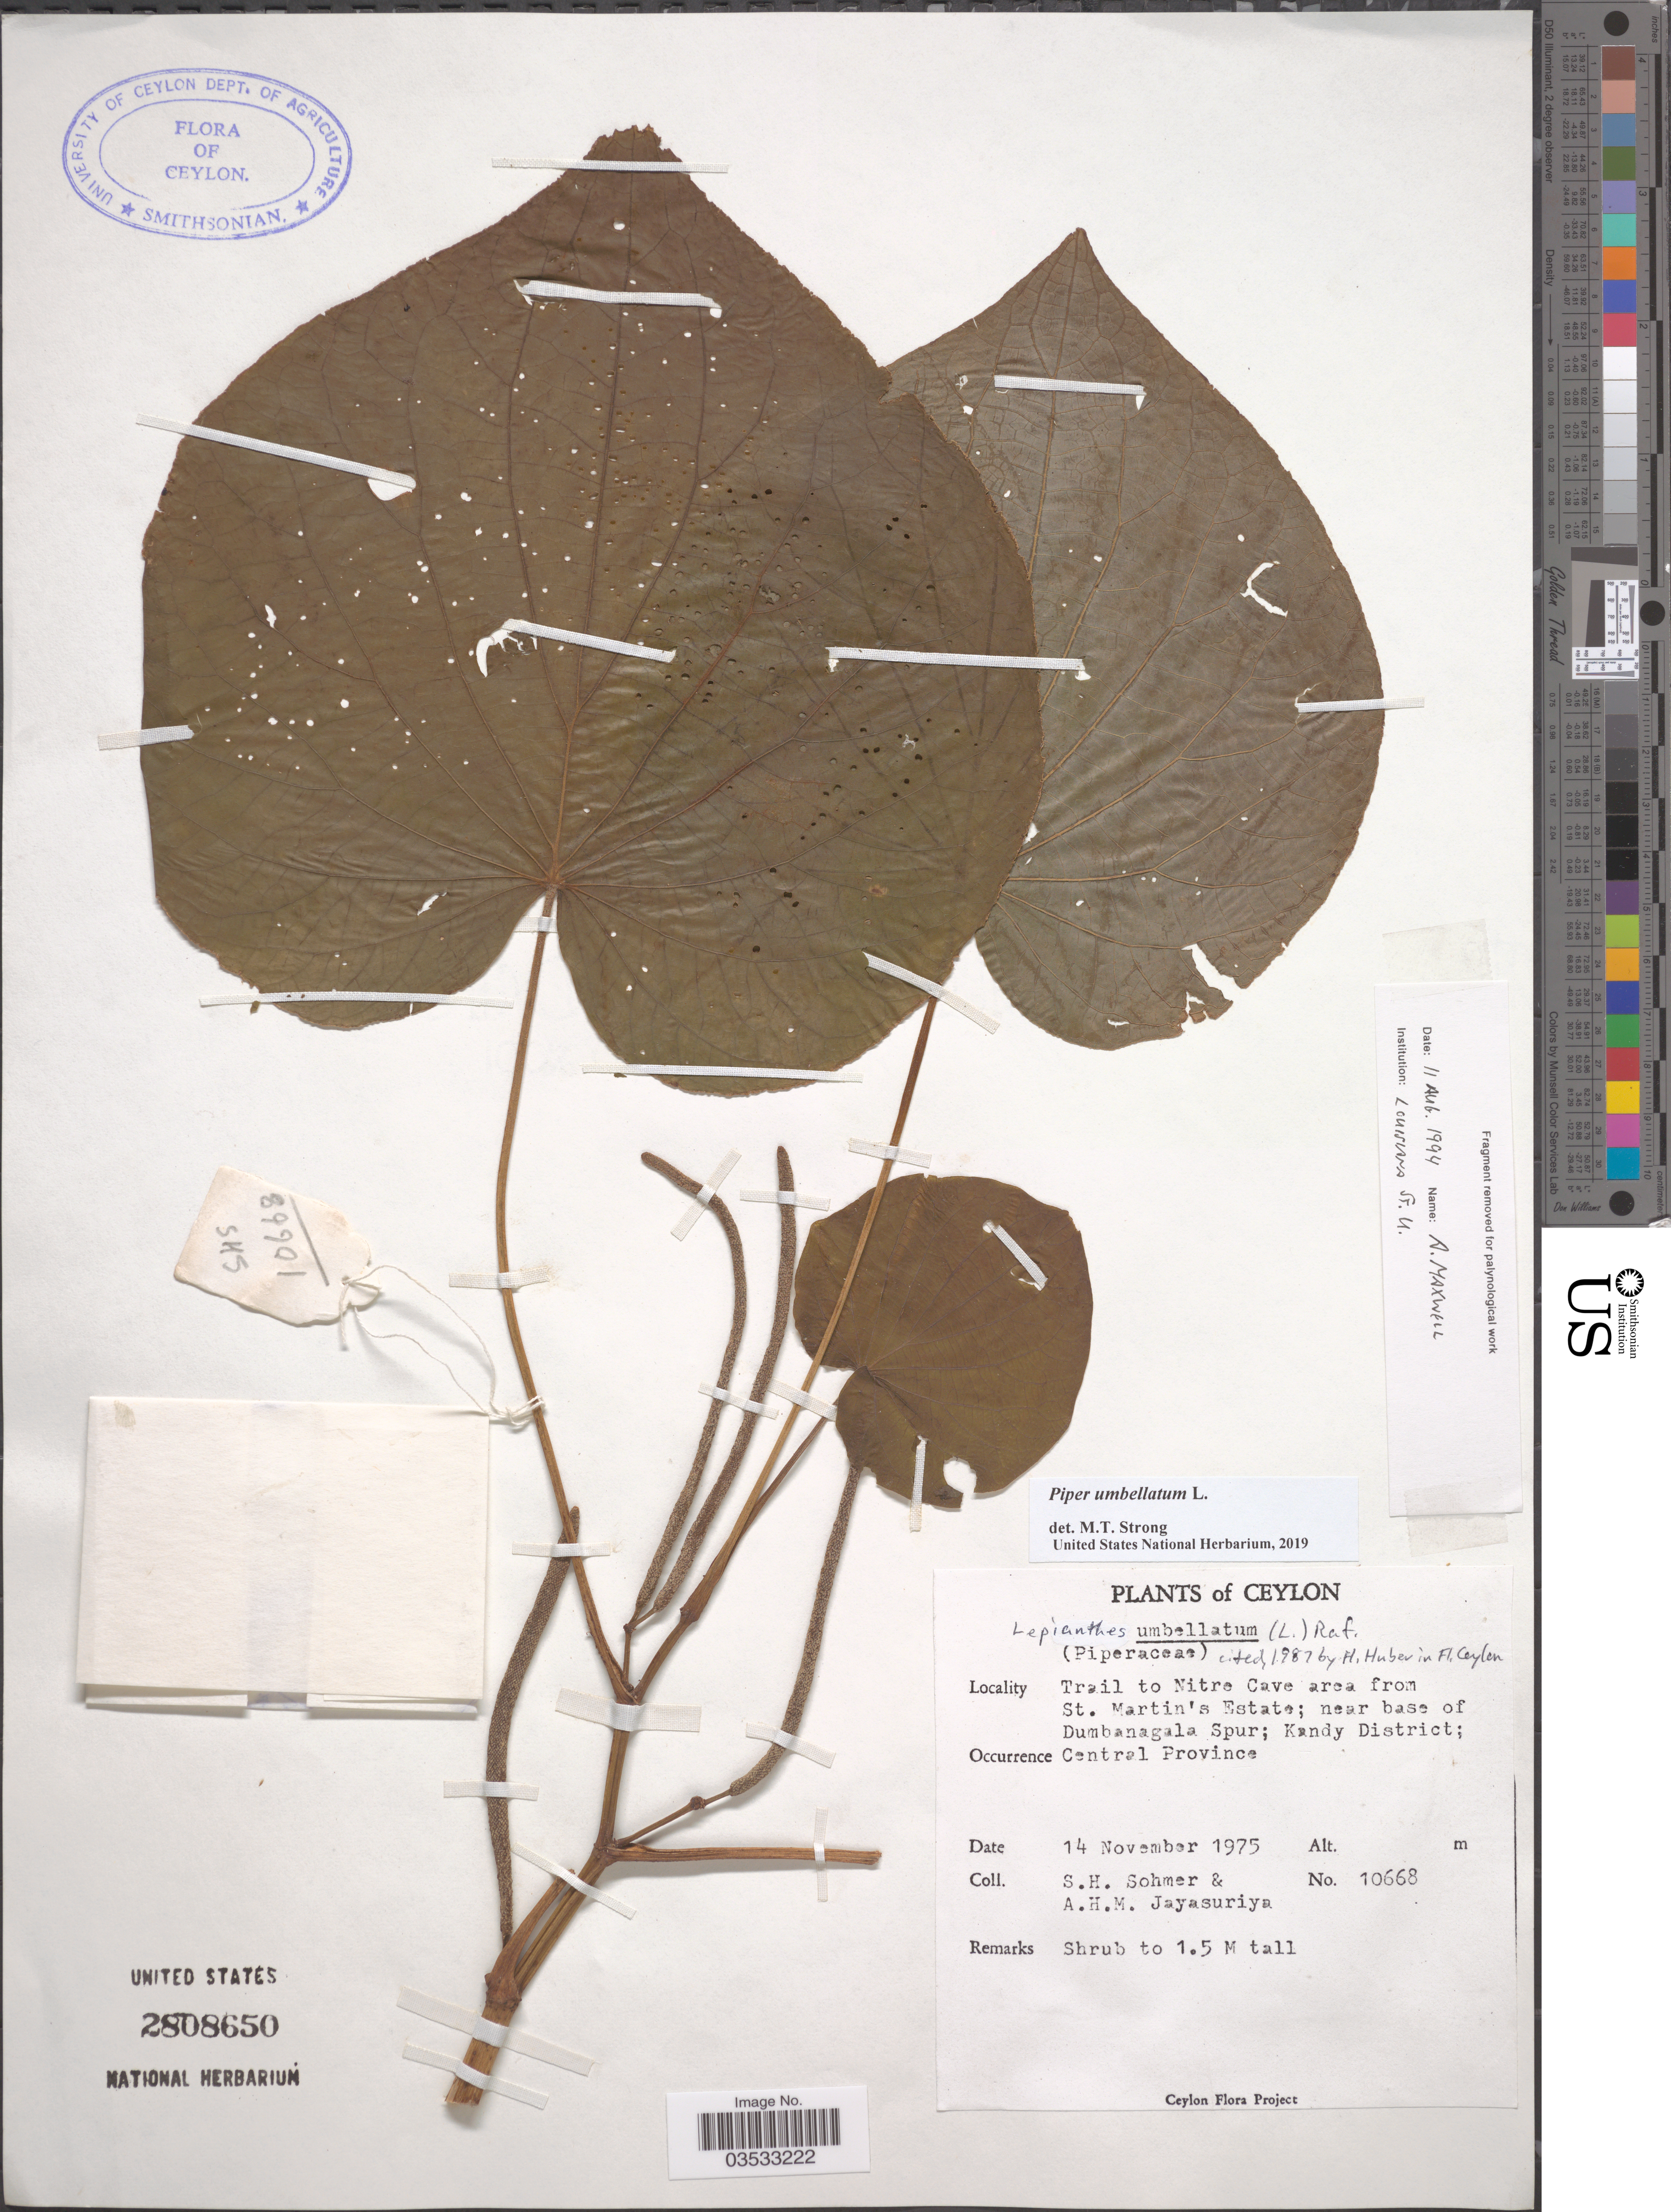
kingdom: Plantae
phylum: Tracheophyta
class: Magnoliopsida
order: Piperales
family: Piperaceae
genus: Piper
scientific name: Piper umbellatum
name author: L.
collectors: S. H. Sohmer & A. H. Jayasuriya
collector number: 10668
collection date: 1975-11-14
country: Sri Lanka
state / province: Central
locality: Ceylon. Trail to Nitre Cave area from St. Martin's Estate; near base of Dumbanagala Spur; Kandy District.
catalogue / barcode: US 2808650